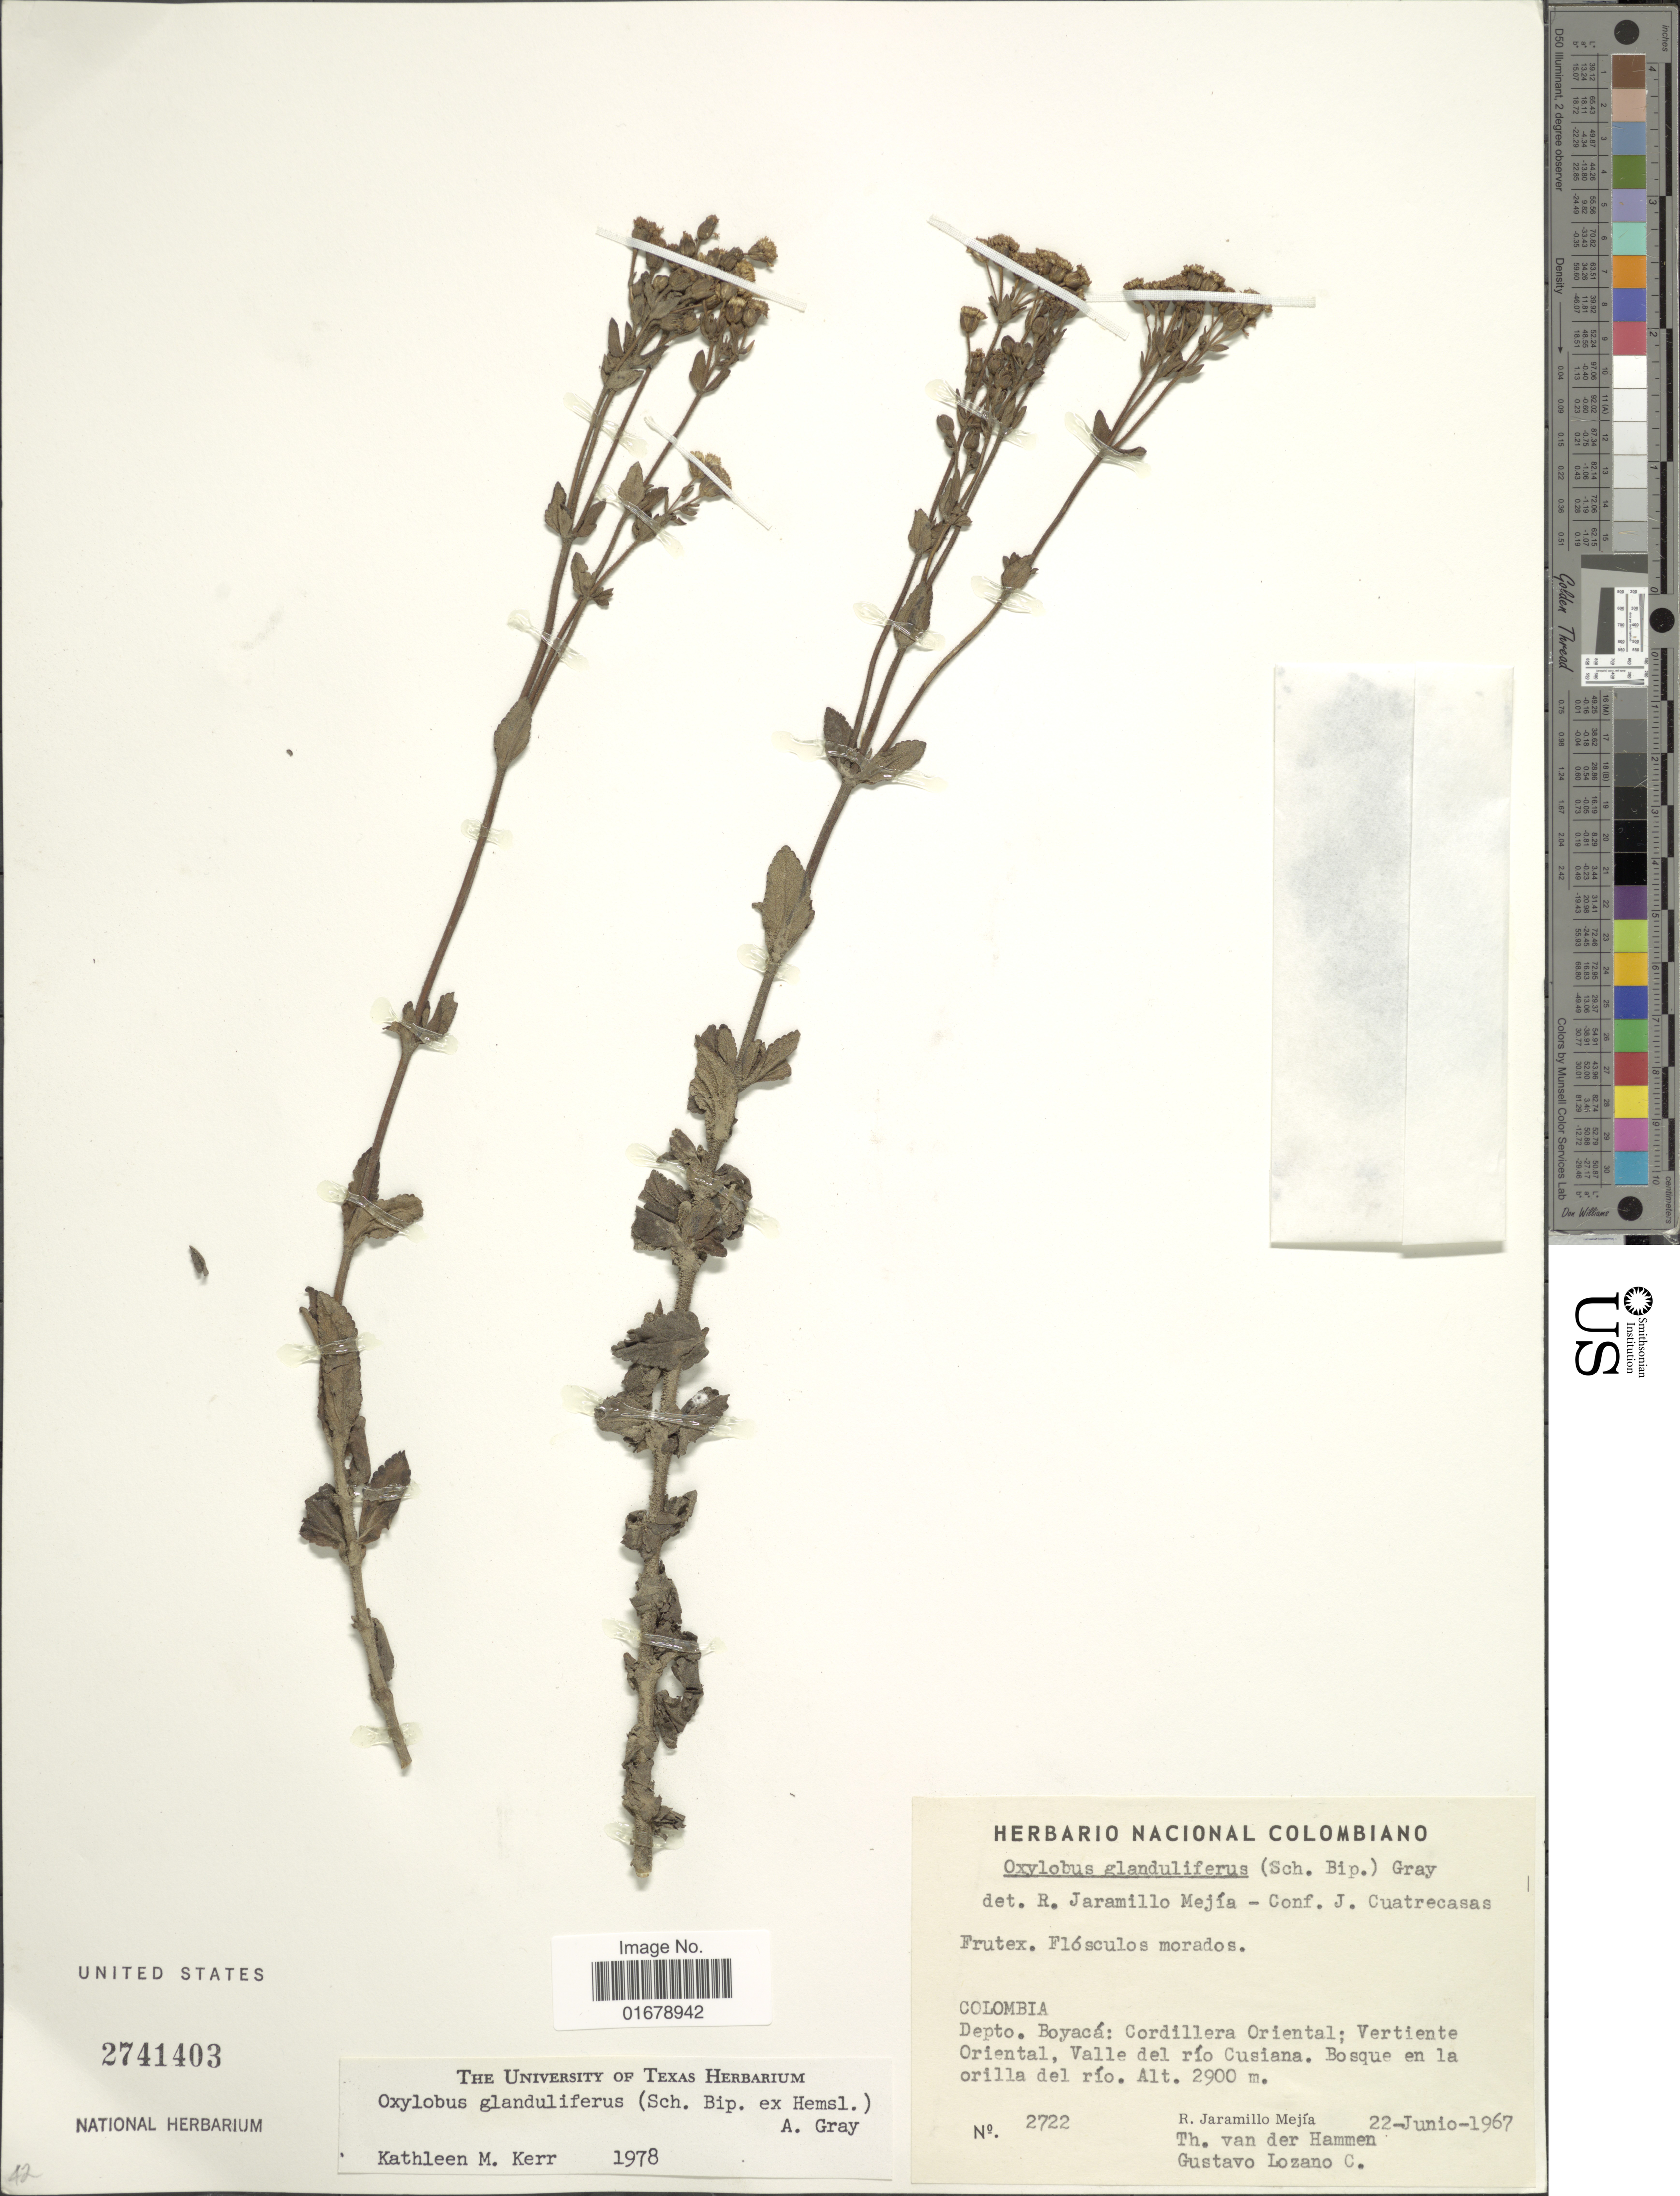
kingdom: Plantae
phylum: Tracheophyta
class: Magnoliopsida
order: Asterales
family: Asteraceae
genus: Oxylobus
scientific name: Oxylobus glanduliferus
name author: (Sch. Bip.) A. Gray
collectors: R. Jaramillo M., T. Hammen & G. Lozano-Contreras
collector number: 2722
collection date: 1967-06-22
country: Colombia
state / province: Boyacá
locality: Colombia. Depto. Boyacá: Cordillera Oriental; Vertiente Oriental, Valle del rio Cusiana. Bosque en la orilla del rio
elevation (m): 2900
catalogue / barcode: US 2741403